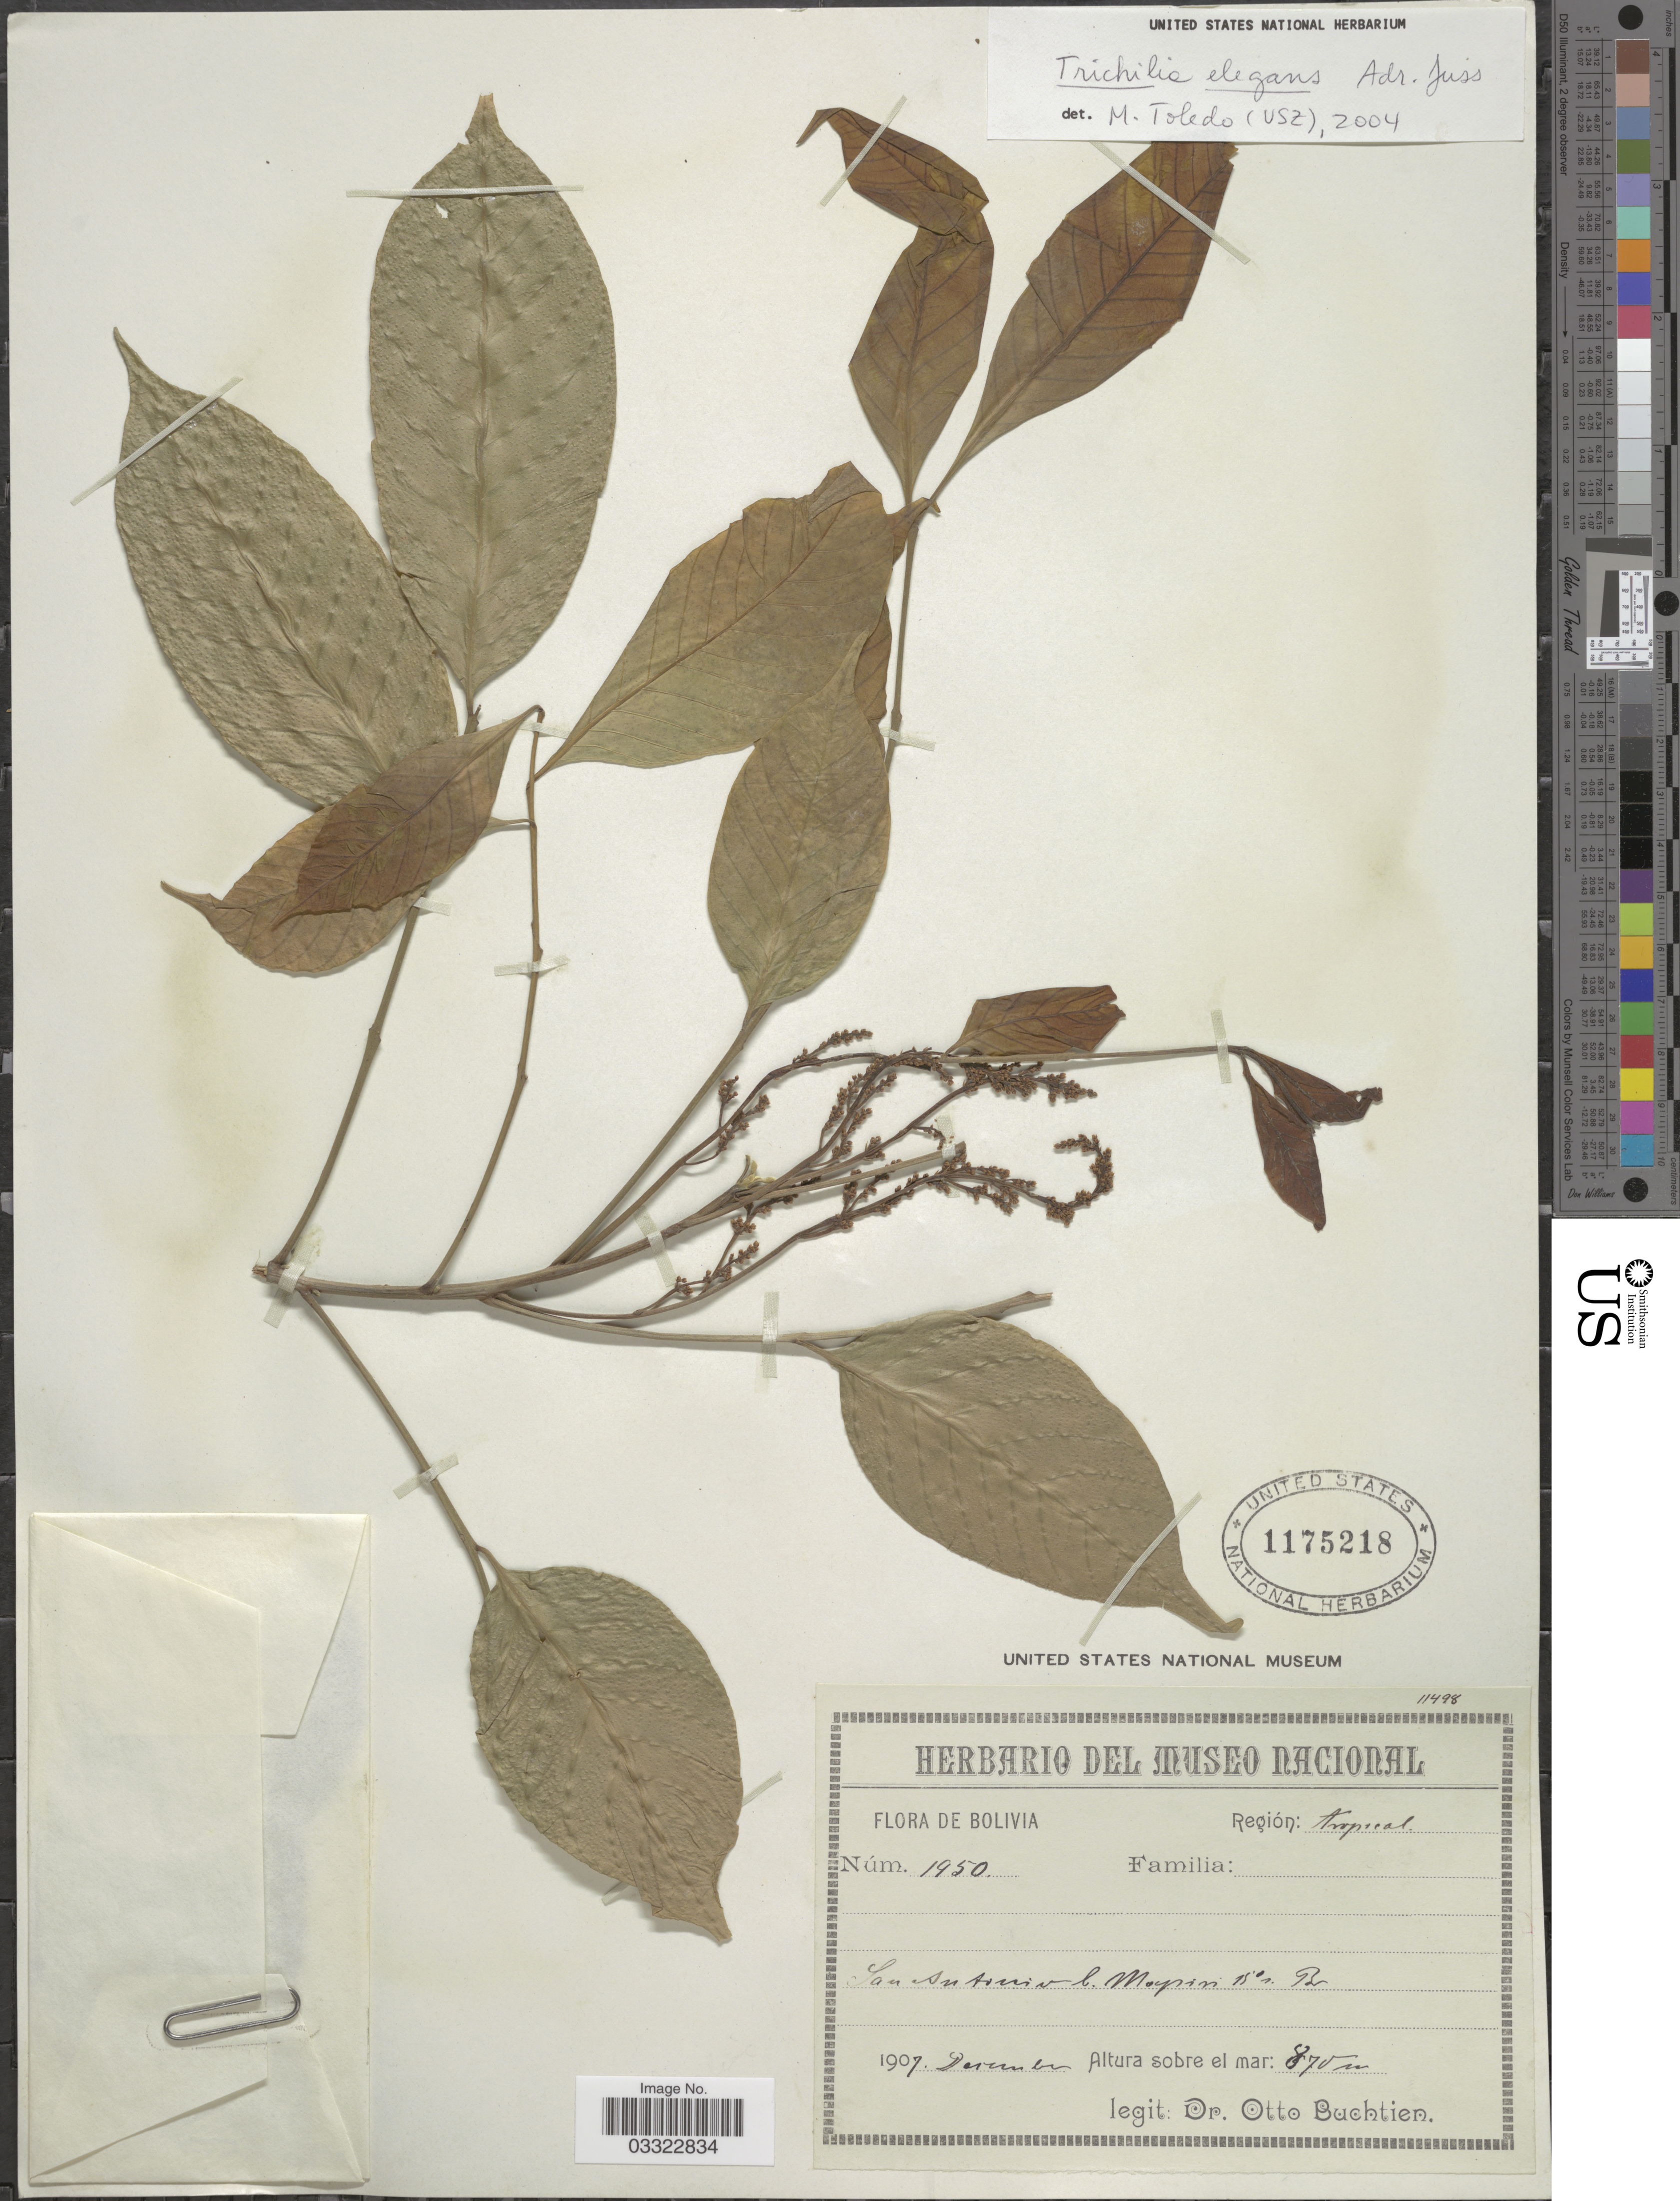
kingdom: Plantae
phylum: Tracheophyta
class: Magnoliopsida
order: Sapindales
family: Meliaceae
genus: Trichilia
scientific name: Trichilia elegans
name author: A. Juss.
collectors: O. Buchtien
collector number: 1950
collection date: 1907-12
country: Bolivia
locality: Región: tropical. San Antonio l. Mapiri 15°s. Br.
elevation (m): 870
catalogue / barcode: US 1175218